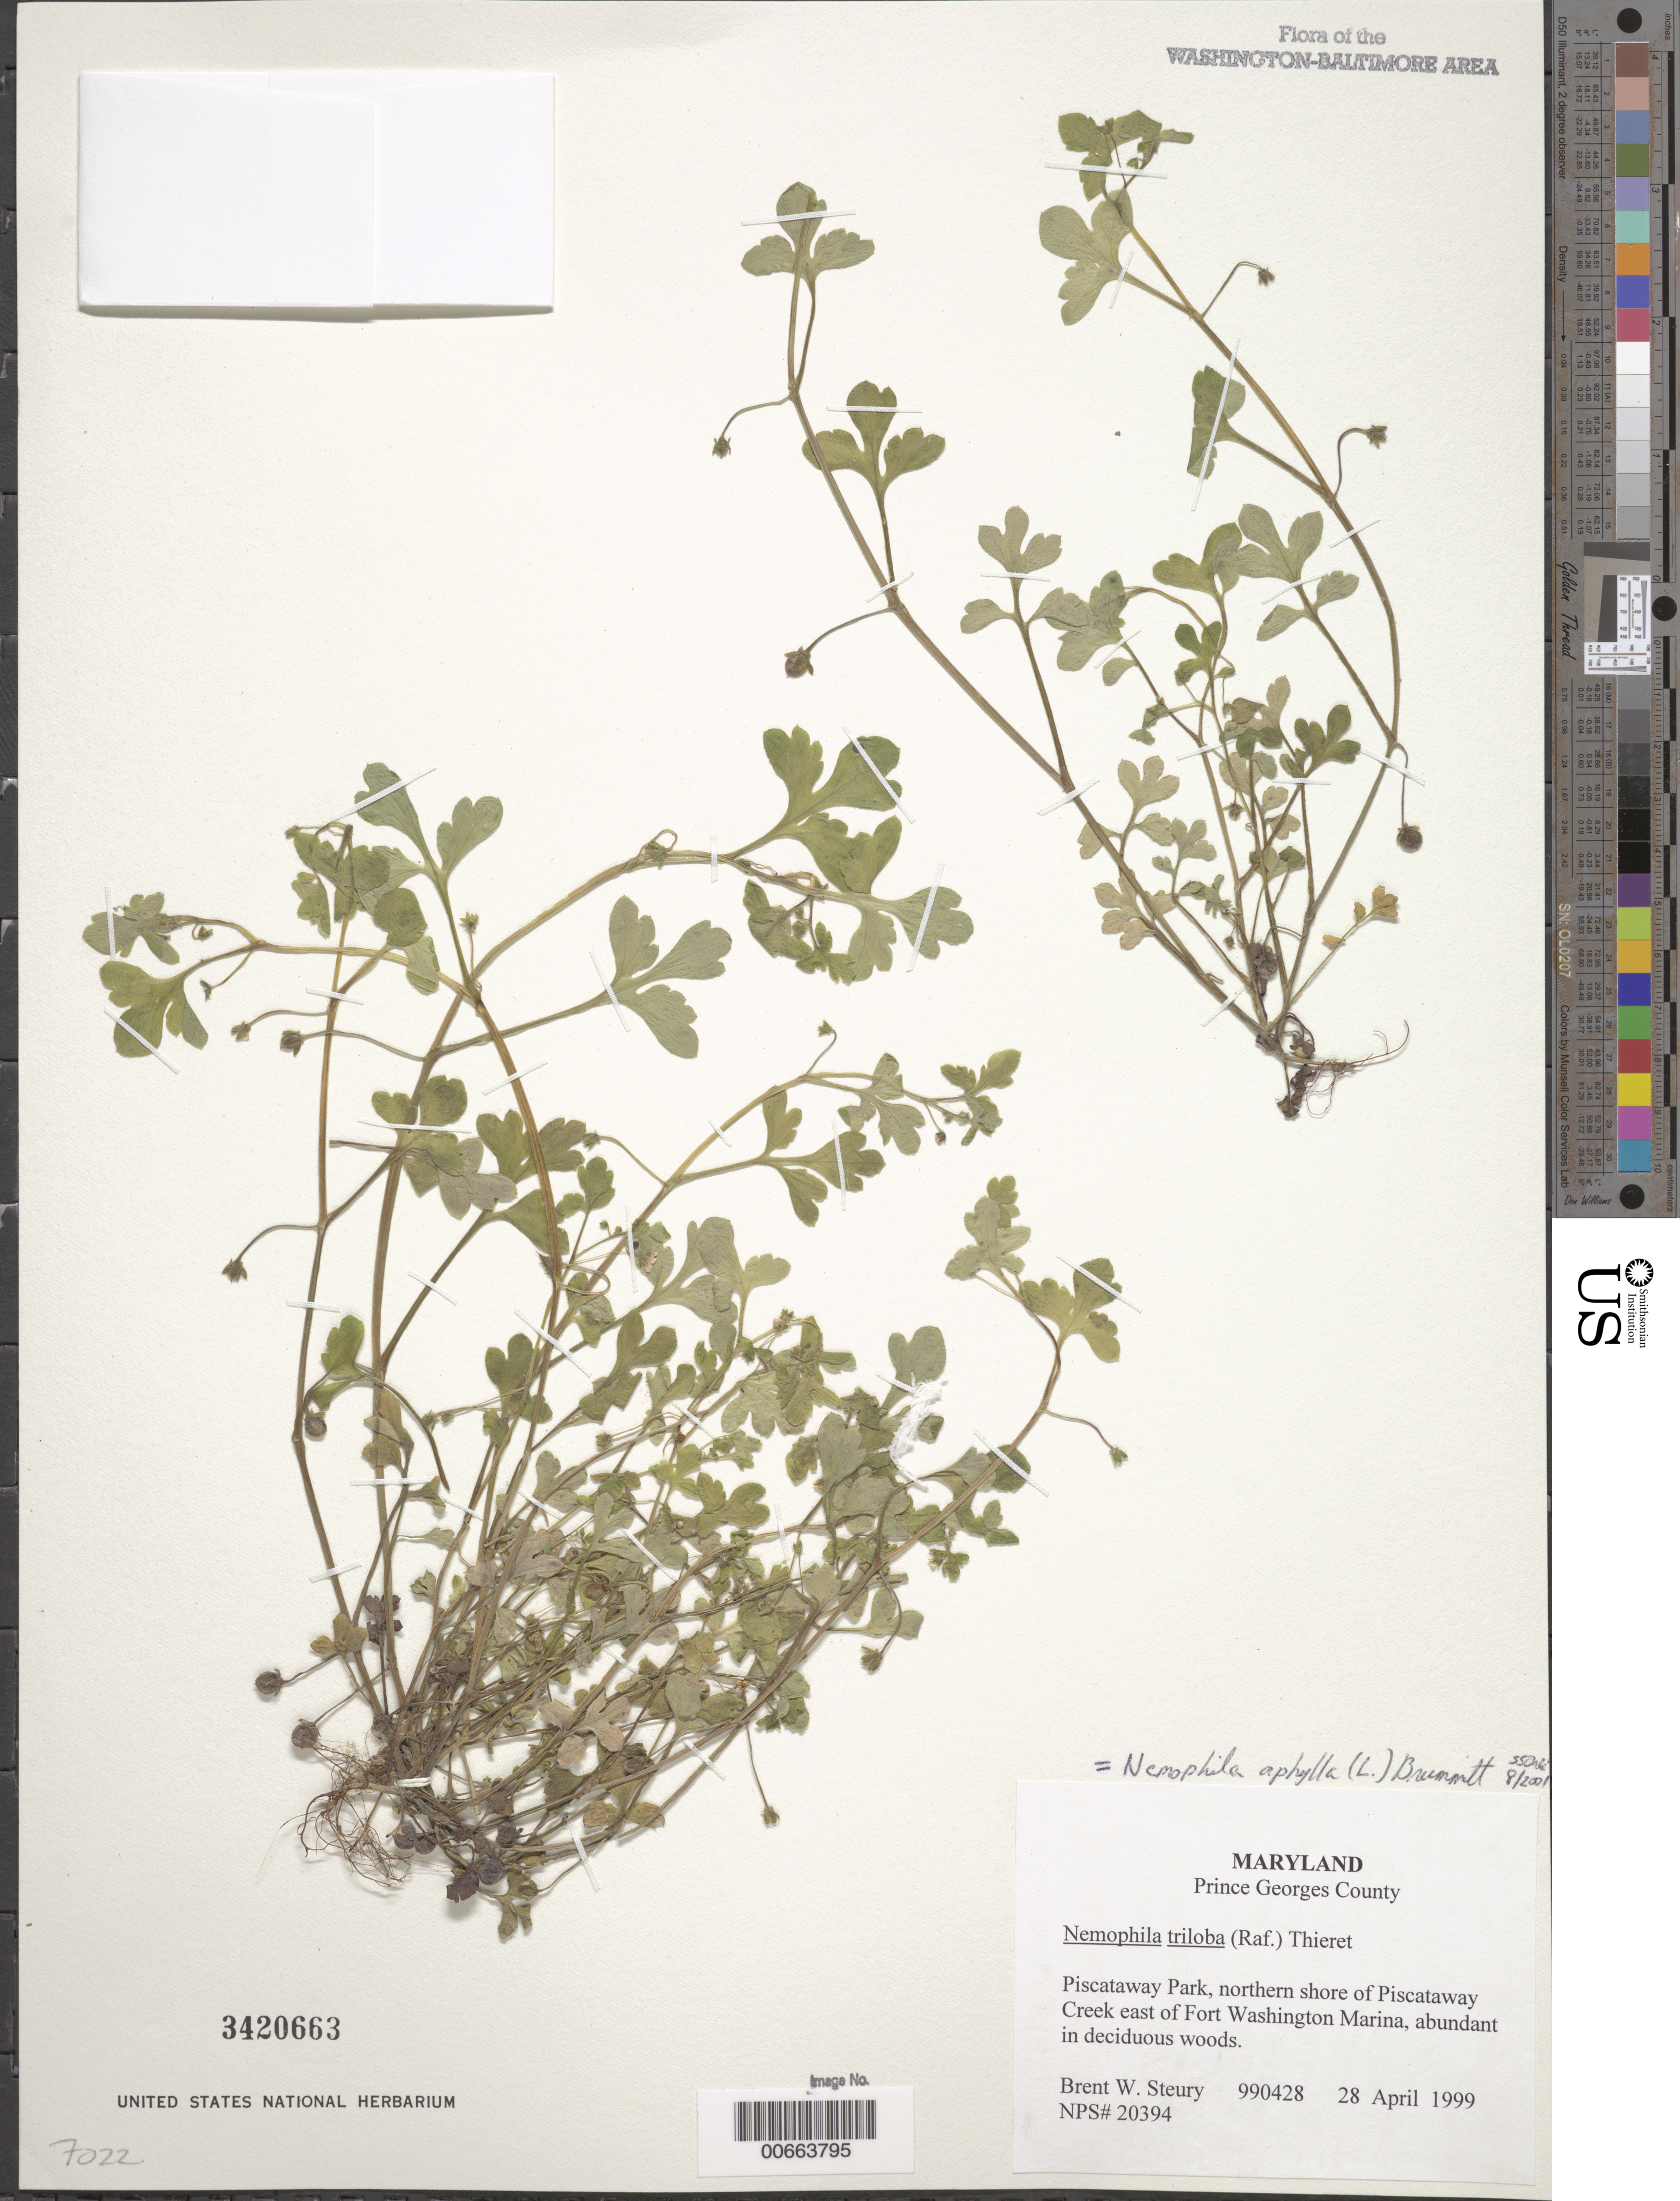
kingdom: Plantae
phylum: Tracheophyta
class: Magnoliopsida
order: Boraginales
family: Hydrophyllaceae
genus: Nemophila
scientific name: Nemophila aphylla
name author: (L.) Brummitt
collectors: B. Steury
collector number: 990428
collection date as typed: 28 Apr 1999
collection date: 1999-04-28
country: United States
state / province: Maryland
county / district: Prince George's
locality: Piscataway Park, northern shore of Piscataway Creek east of Fort Washington Marina.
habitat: Abundant in deciduous woods.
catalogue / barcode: US 3420663